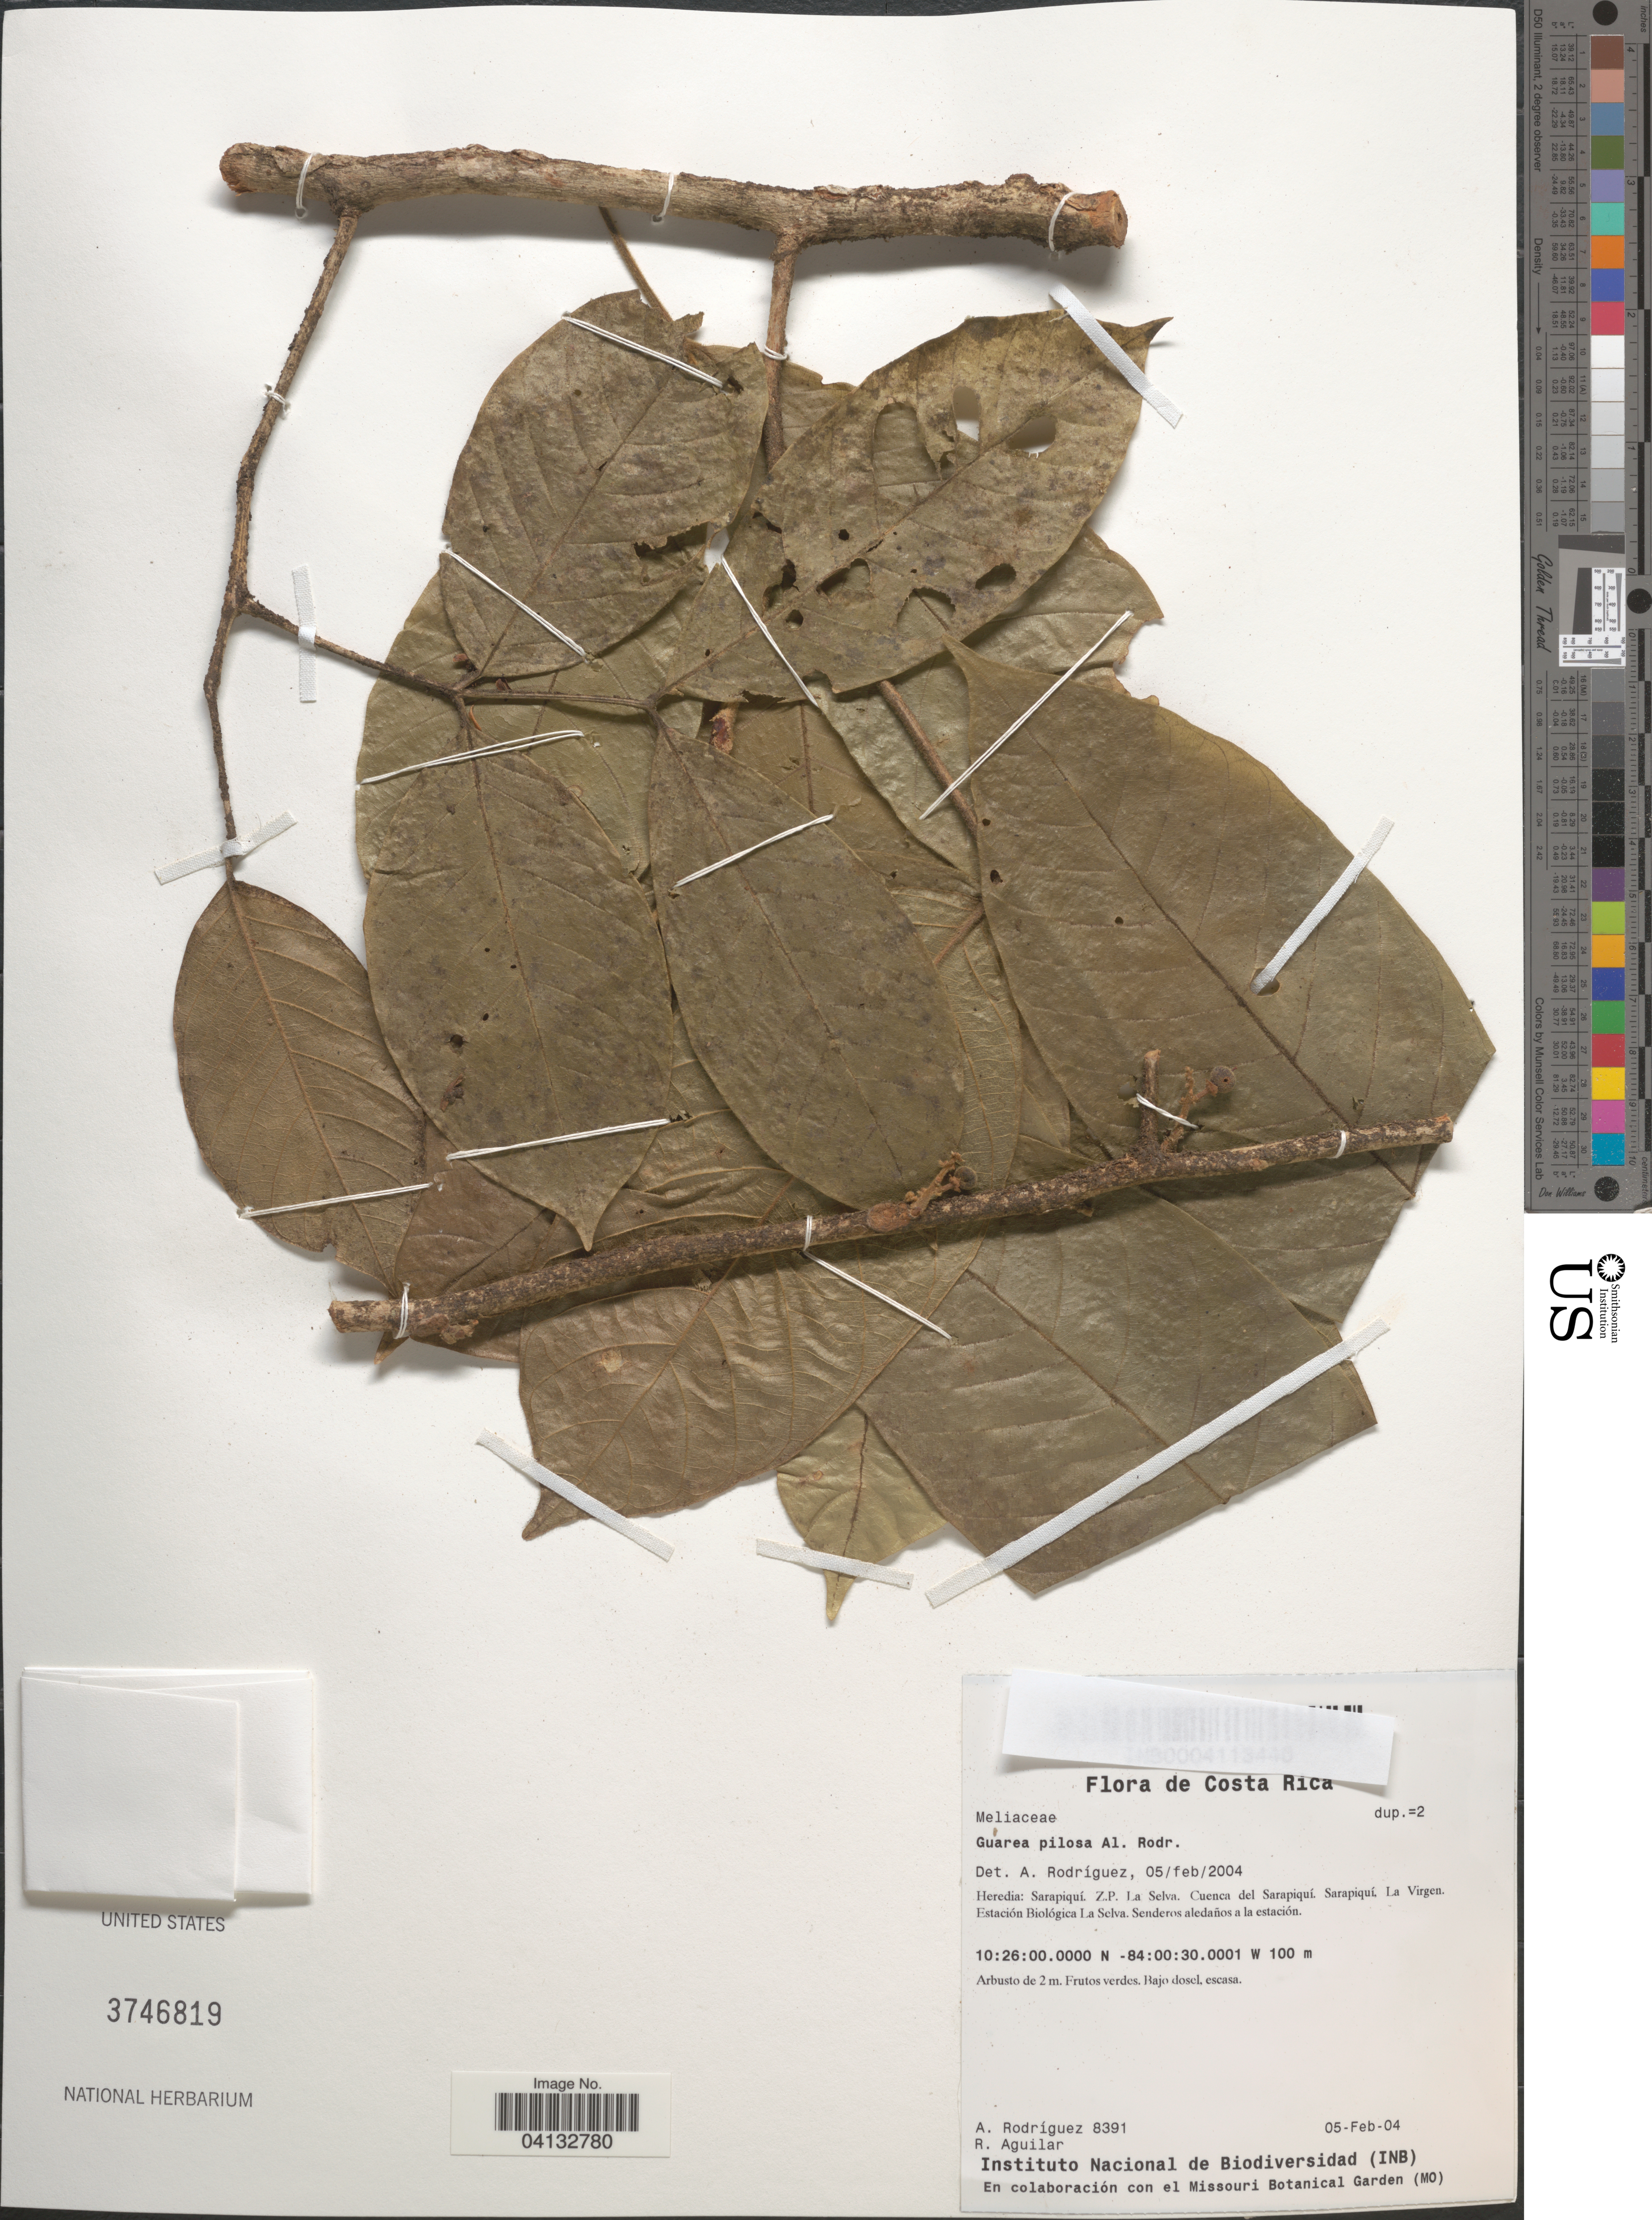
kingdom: Plantae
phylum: Tracheophyta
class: Magnoliopsida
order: Sapindales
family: Meliaceae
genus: Guarea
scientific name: Guarea pilosa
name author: Al. Rodr.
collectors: A. Rodríguez & R. Aguilar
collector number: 8391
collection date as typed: Transcribed d/m/y: 5/2/4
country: Costa Rica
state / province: Heredia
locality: Sarapiquí. Z.P. La Selva. Cuenca del Sarapiquí. Sarapiquí. La Virgen. Estación Biológica La Selva. Senderos aledaños a la estación.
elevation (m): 100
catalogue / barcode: US 3746819